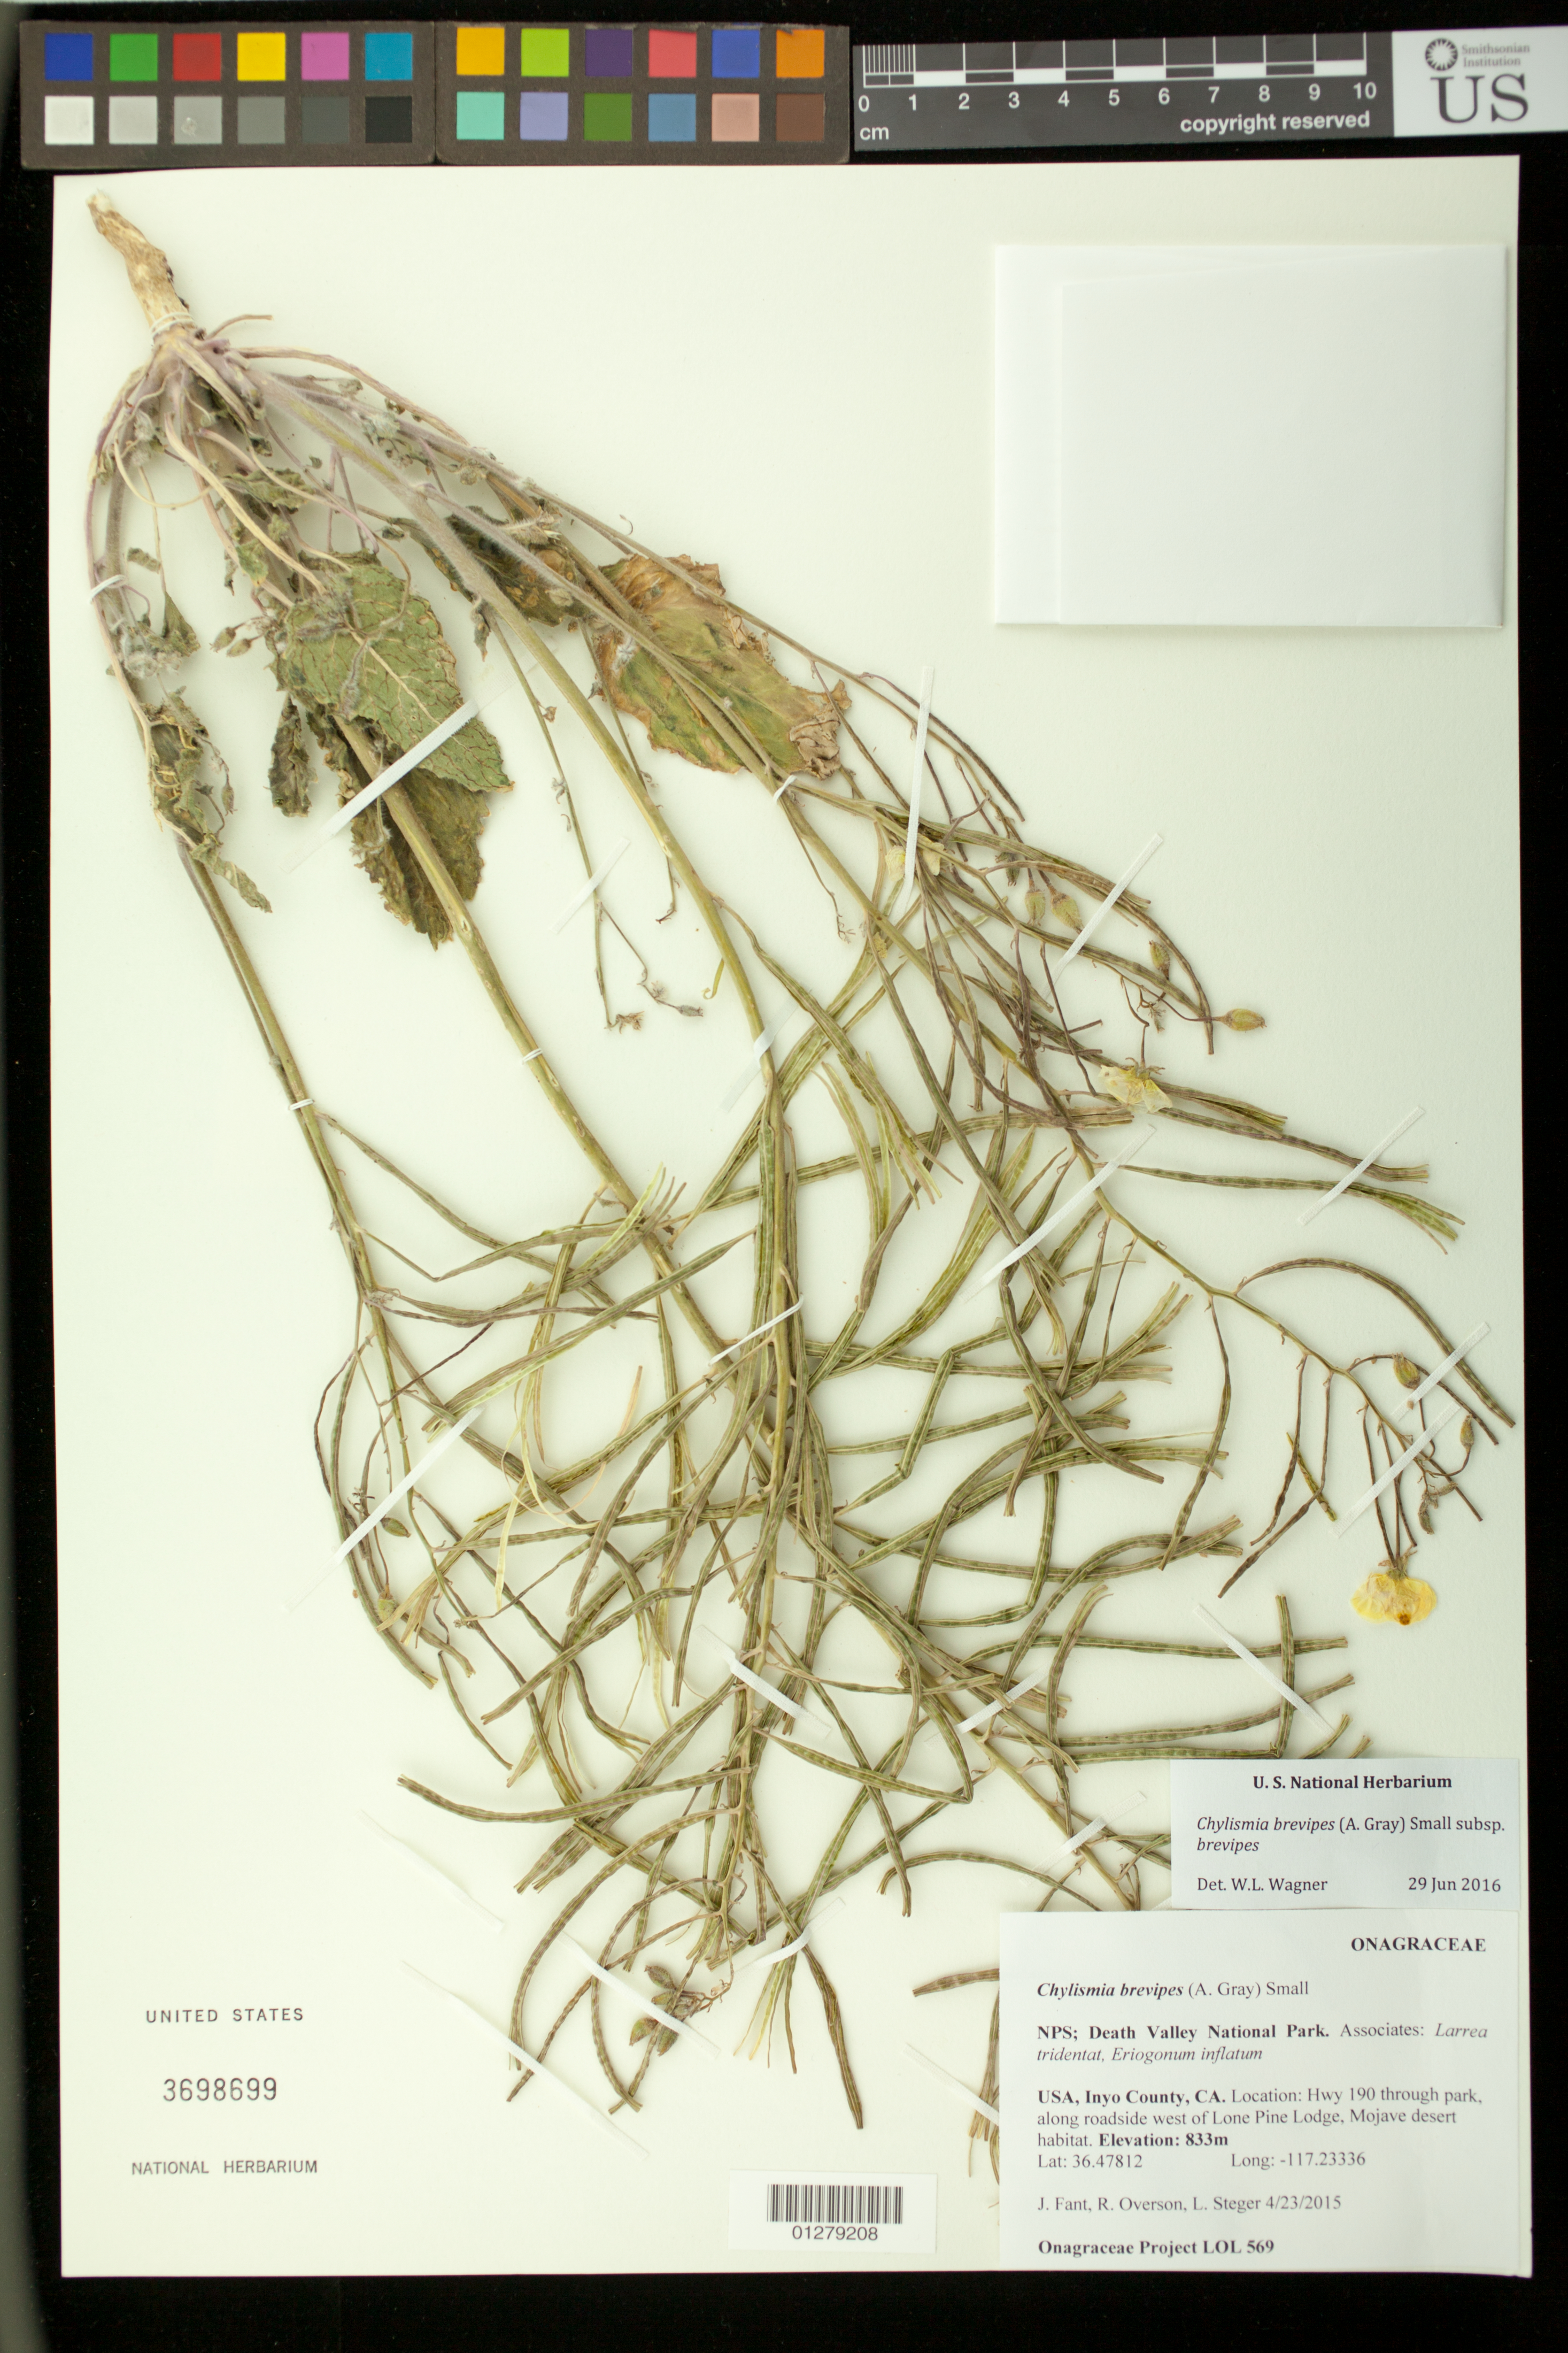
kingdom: Plantae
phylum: Tracheophyta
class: Magnoliopsida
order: Myrtales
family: Onagraceae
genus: Chylismia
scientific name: Chylismia brevipes subsp. brevipes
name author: (A. Gray) Small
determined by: Wagner, W. L., (BOT), Smithsonian Institution - National Museum of Natural History (UNITED STATES)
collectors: J. Fant, L. Steger & R. Overson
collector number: LOL 569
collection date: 2015-04-23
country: United States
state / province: California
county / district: Inyo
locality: Hwy 190 through park, along roadside west of Lone Pine Lodge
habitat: Mojave Desert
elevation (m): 833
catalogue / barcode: US 3698699